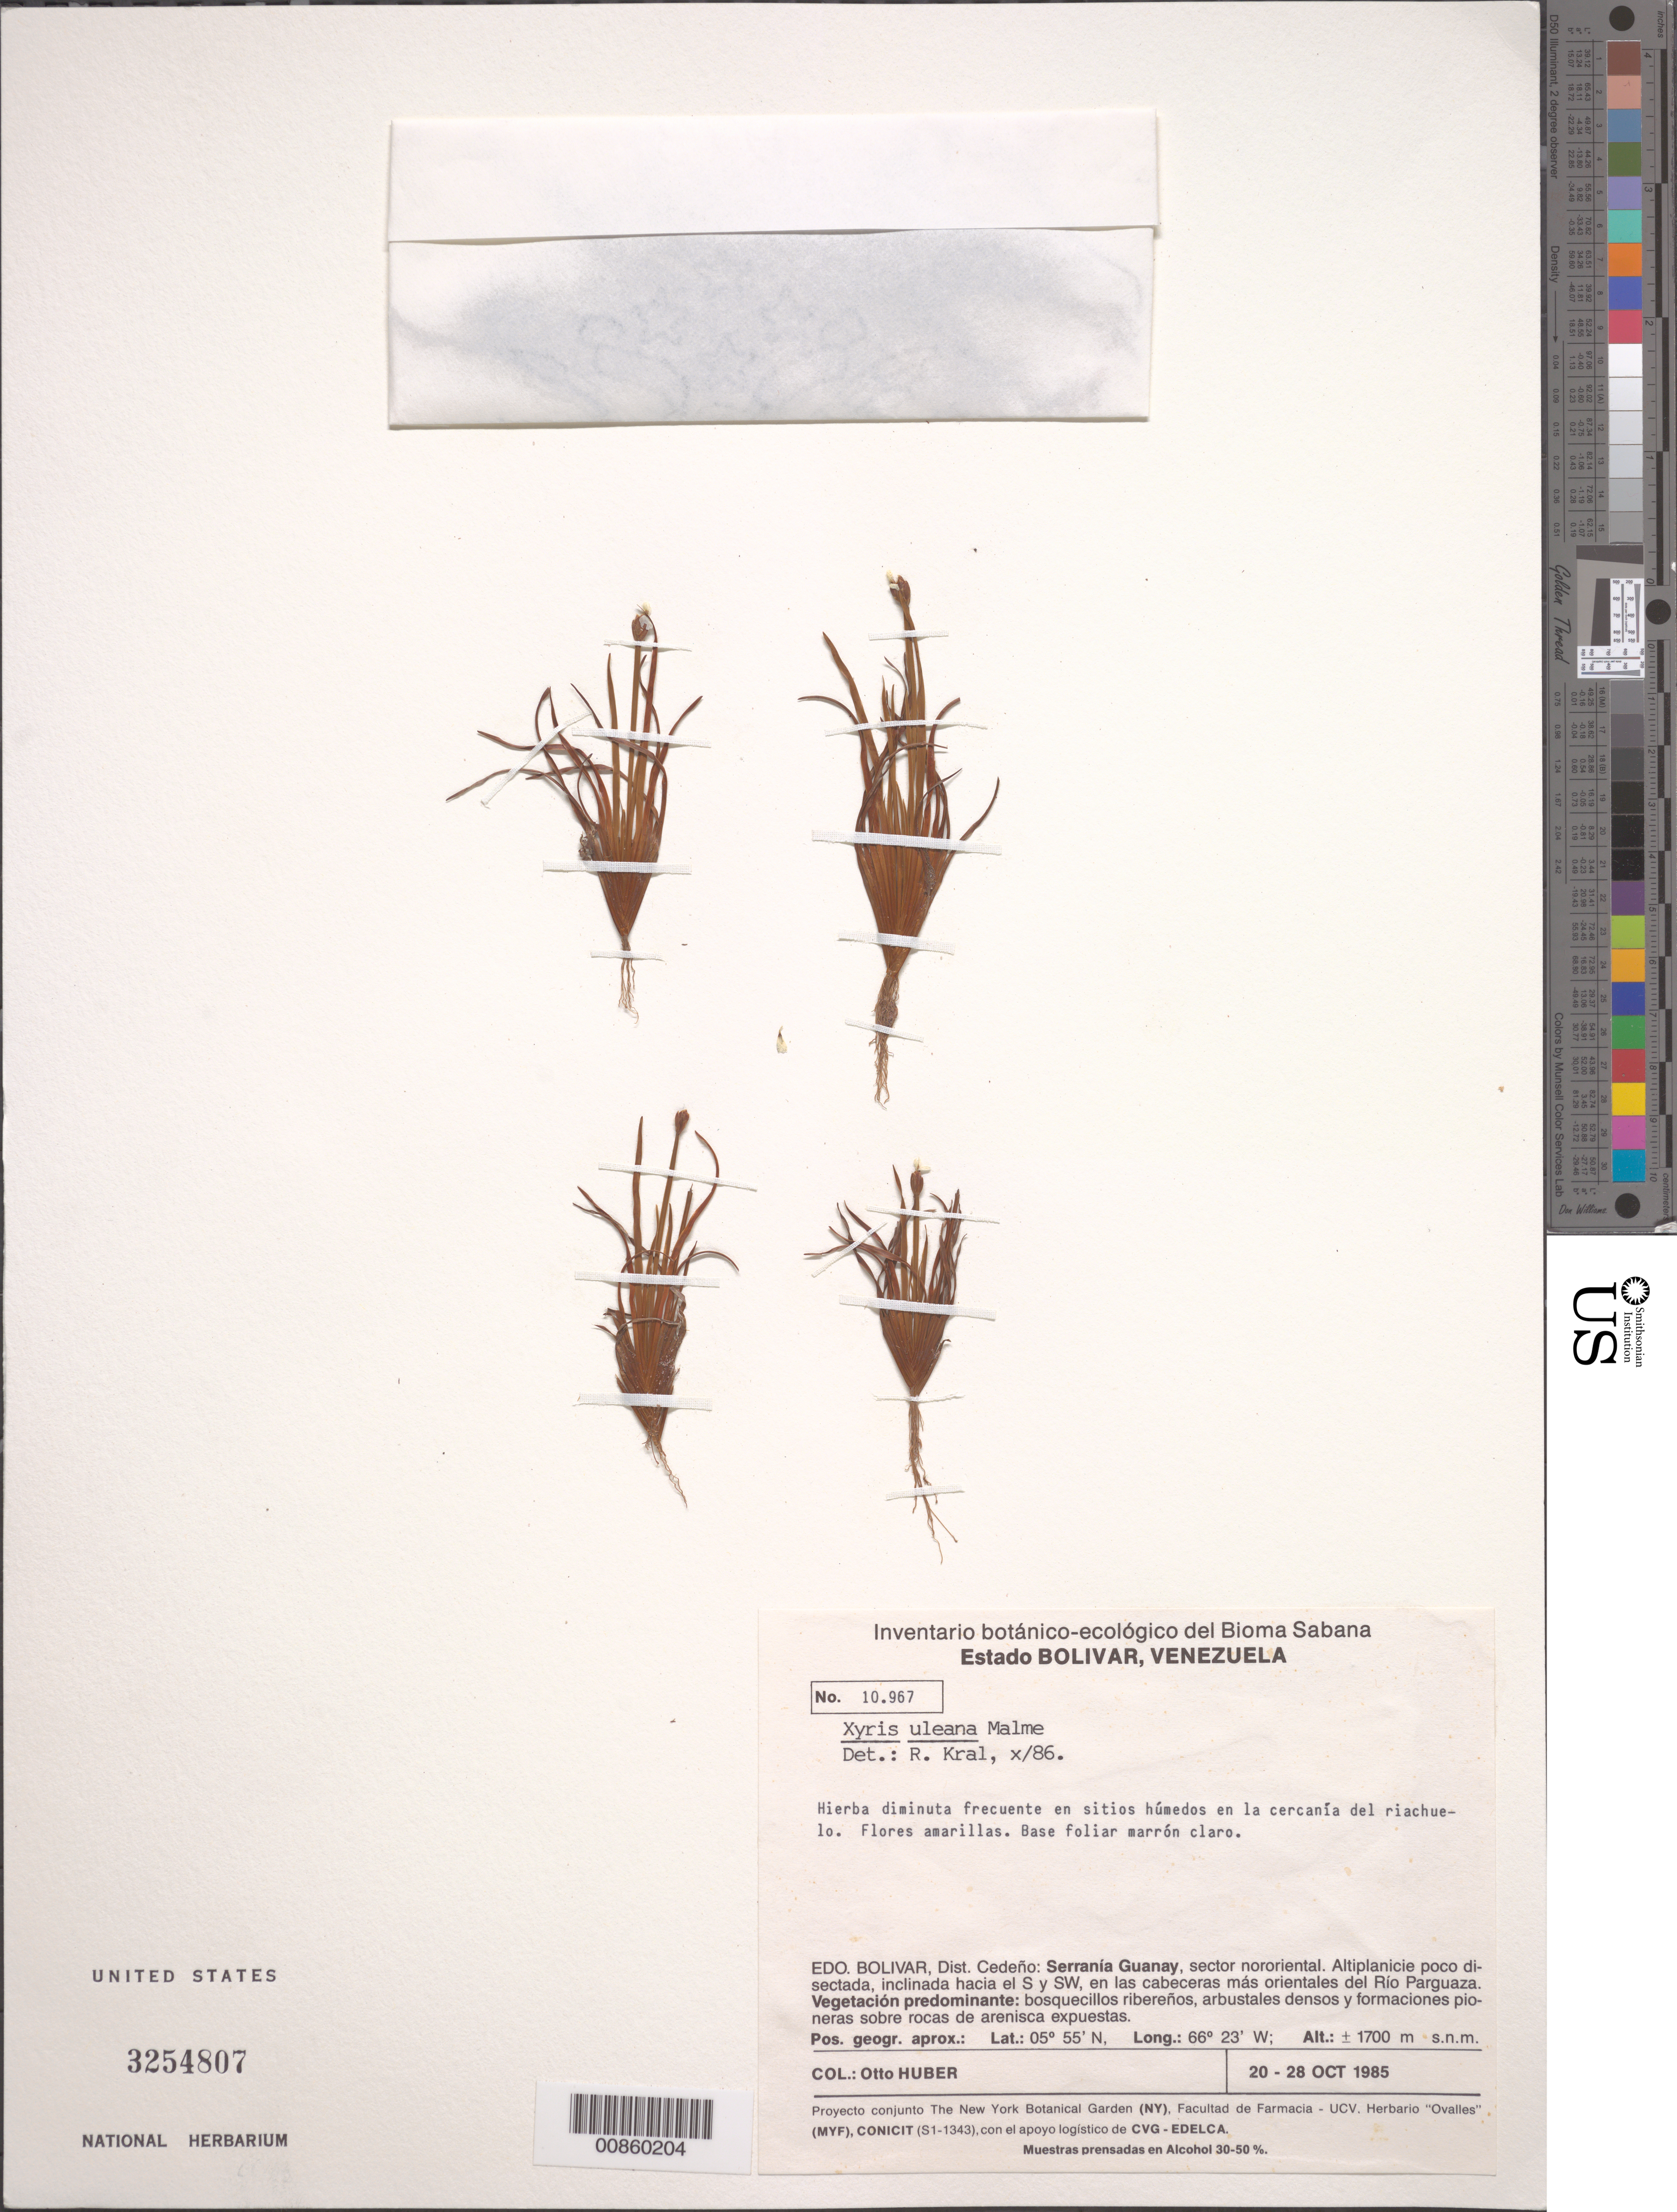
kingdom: Plantae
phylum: Tracheophyta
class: Liliopsida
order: Poales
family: Xyridaceae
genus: Xyris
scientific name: Xyris uleana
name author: Malme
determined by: Kral, Robert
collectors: O. Huber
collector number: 10967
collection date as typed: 20-Oct-85 to 28-Oct-85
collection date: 1985-10-20/1985-10-28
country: Venezuela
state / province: Bolívar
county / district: Cedeño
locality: Serrania Guanay, sector nororientales; en las cabeceras más orientales del Río Parguaza.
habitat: Altiplanicie poco disectada, inclinada hacia el S y SW. Vegetación predominante bosquecillos ribereños, arbustales densos y formaciones (con't.)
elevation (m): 1700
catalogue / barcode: US 3254807